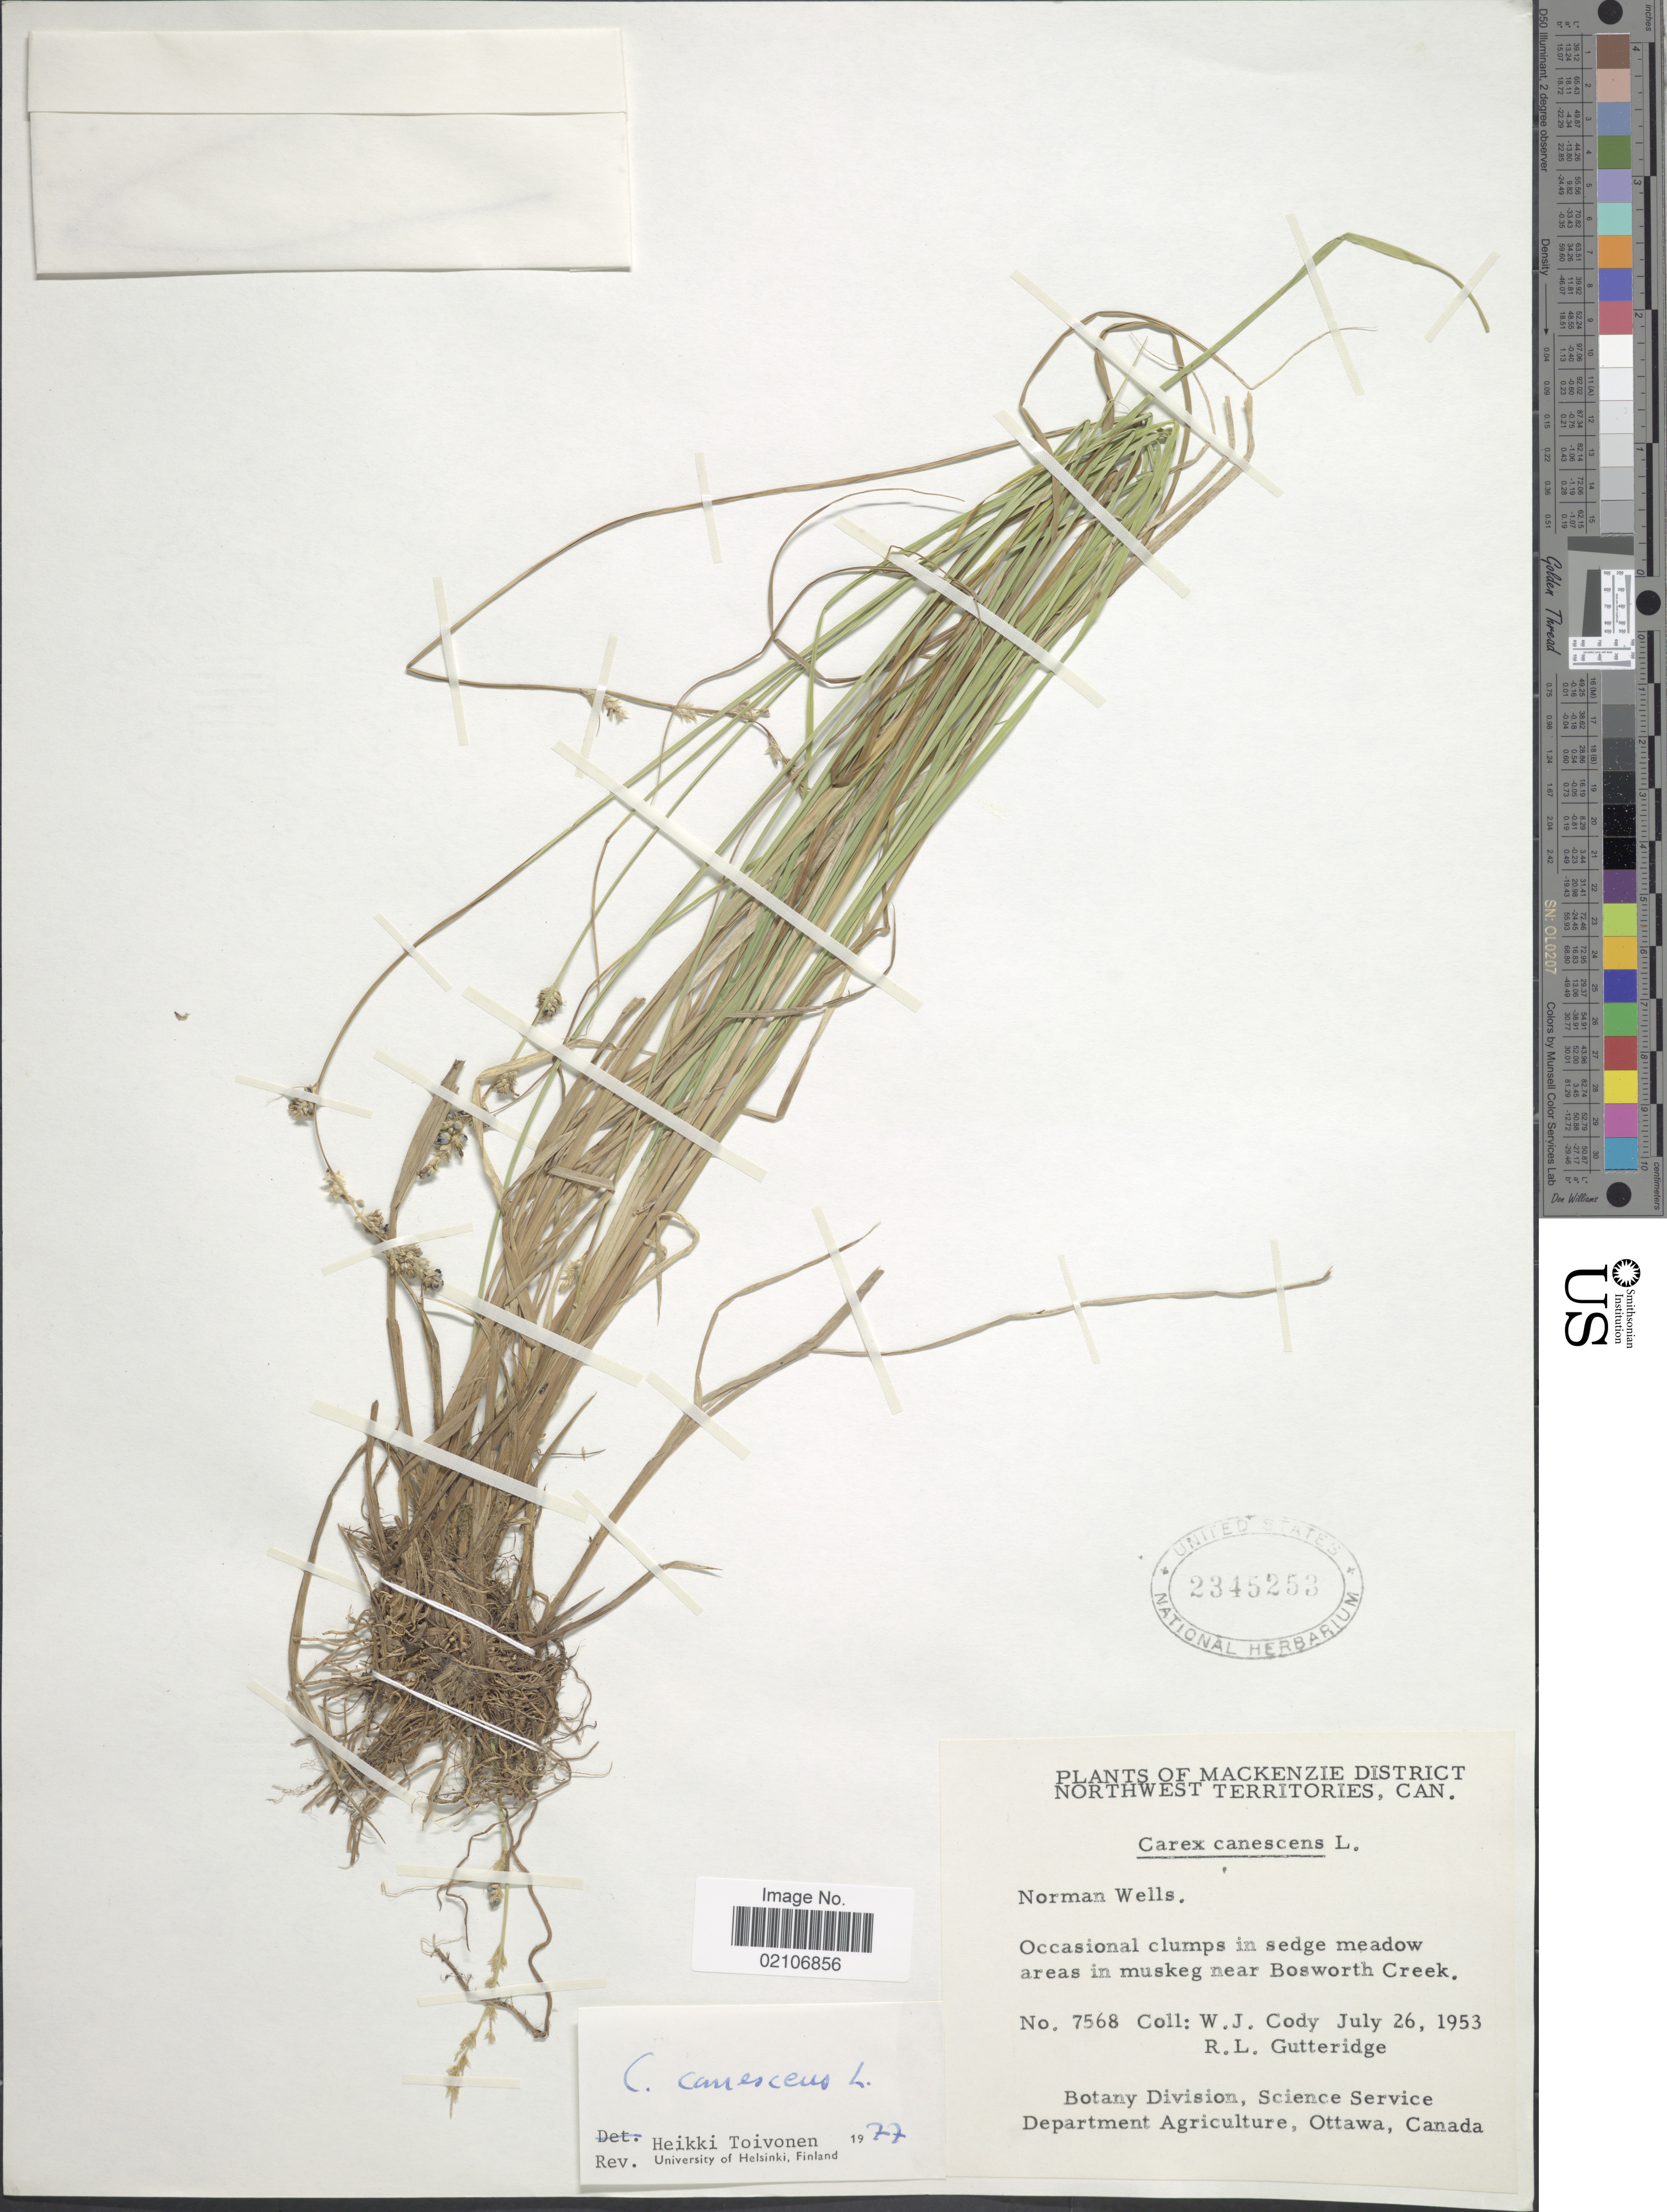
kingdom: Plantae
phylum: Tracheophyta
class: Liliopsida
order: Poales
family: Cyperaceae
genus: Carex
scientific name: Carex canescens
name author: L.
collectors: W. Cody & R. Gutteridge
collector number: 7568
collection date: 1953-07-26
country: Canada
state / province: Northwest Territories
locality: Mackenzie District, Northwest Territories, Ca,. Norman Wells. Areas in muskeg near Bosworth Creek.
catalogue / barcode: US 2345253